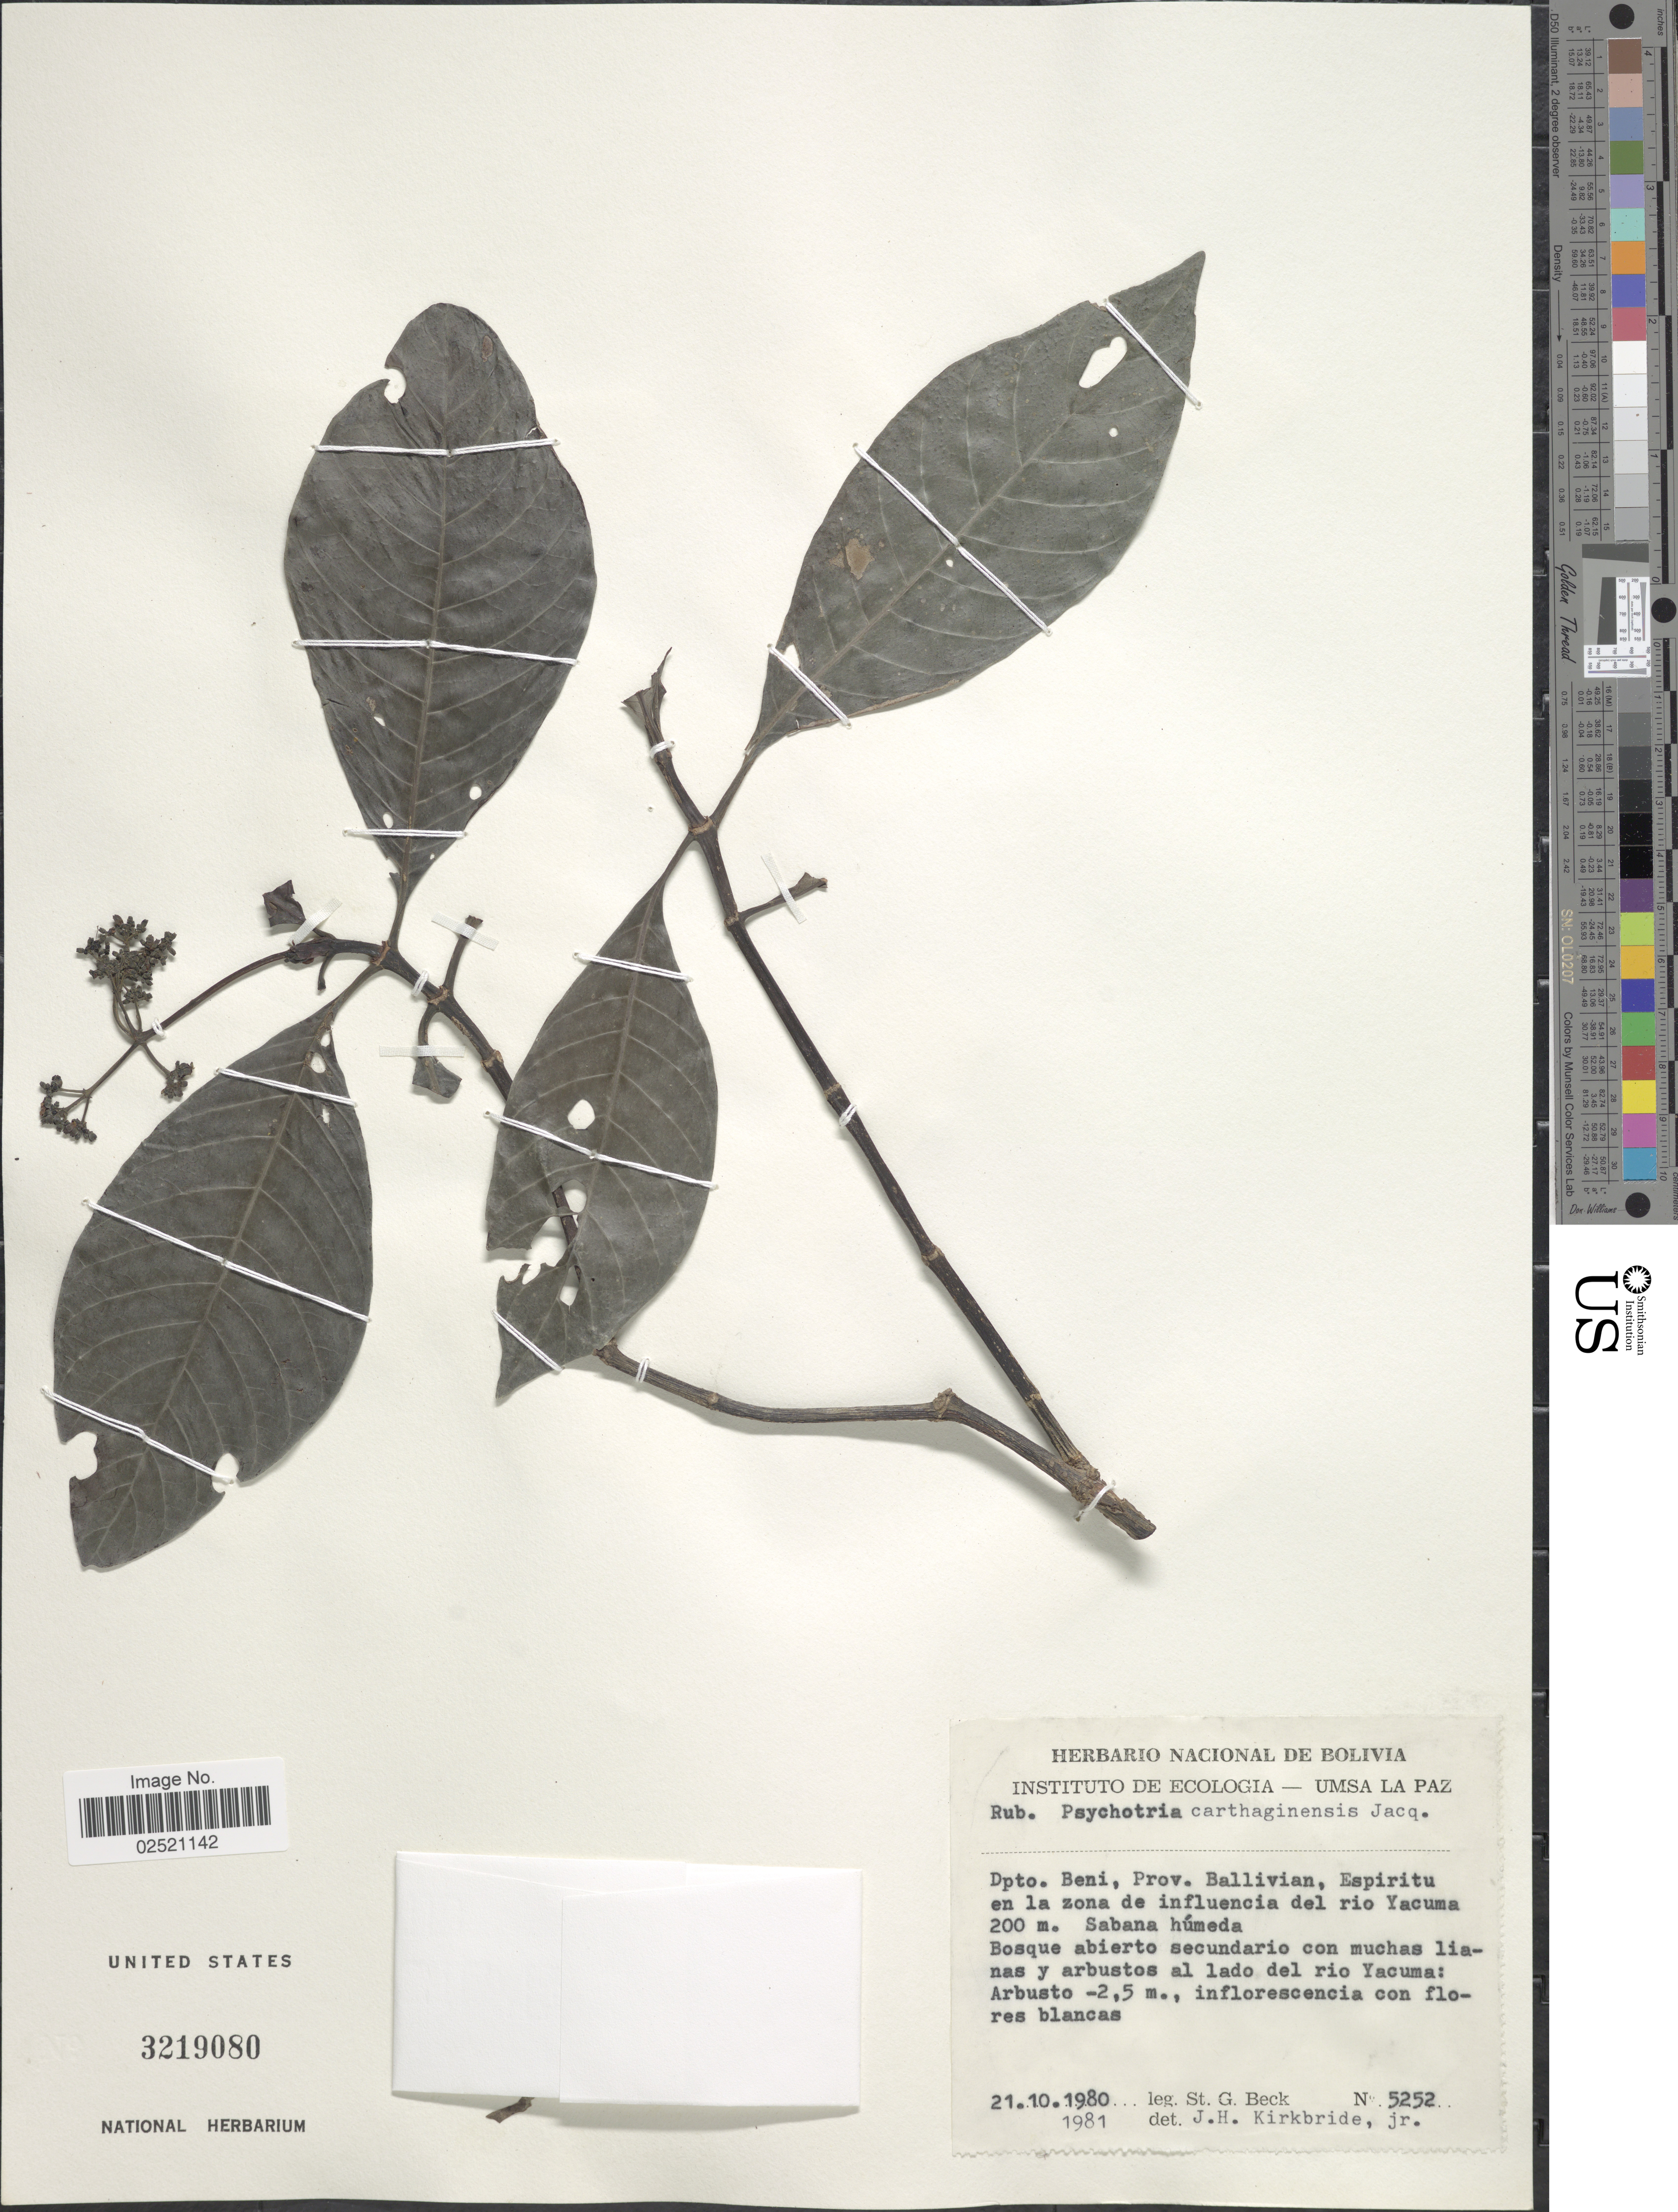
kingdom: Plantae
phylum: Tracheophyta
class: Magnoliopsida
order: Gentianales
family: Rubiaceae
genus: Psychotria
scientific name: Psychotria carthagenensis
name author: Jacq.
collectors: S. G. Beck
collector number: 5252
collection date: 1980-10-21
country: Bolivia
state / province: Beni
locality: Prov. Ballivian, Espiritu en la zona de influencia del rio Yacuma, bosque abierto secundario con muchas lianas y arbustos al lado del rio Yacuma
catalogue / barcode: US 3219080